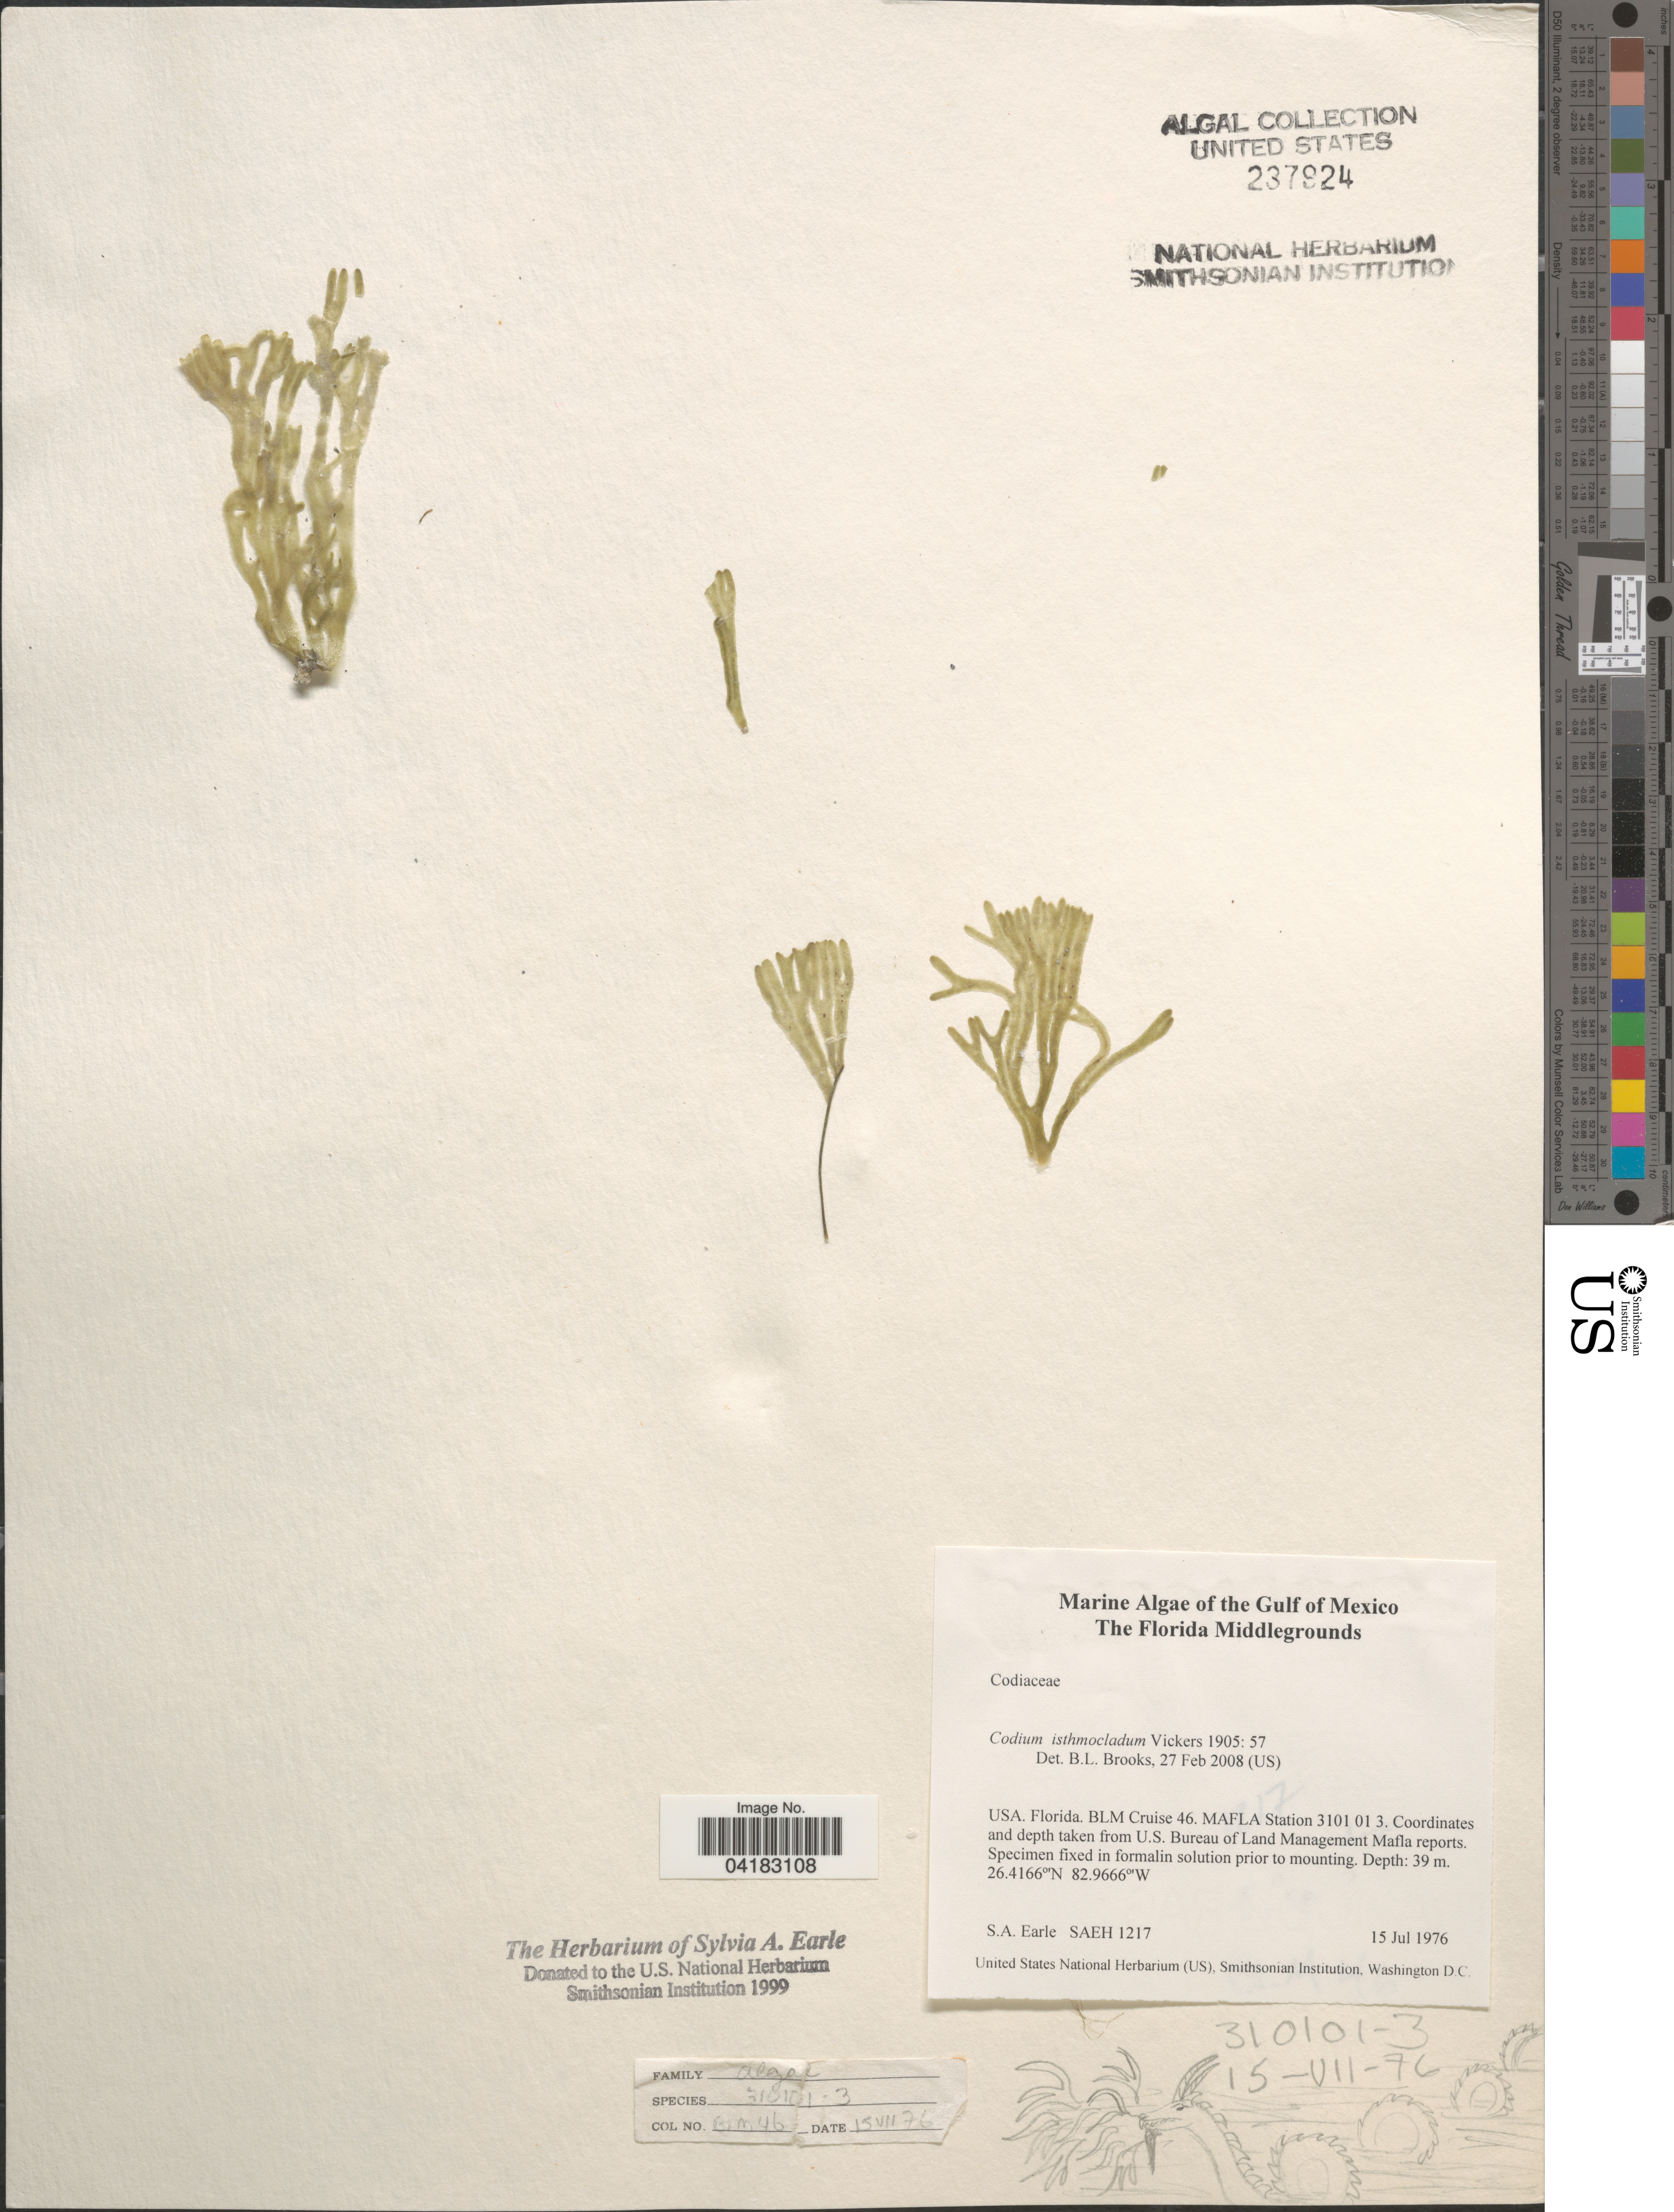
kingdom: Plantae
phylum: Chlorophyta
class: Ulvophyceae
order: Bryopsidales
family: Codiaceae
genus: Codium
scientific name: Codium isthmocladum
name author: Vickers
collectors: S. A. Earle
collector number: SAEH1217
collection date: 1976-07-15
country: United States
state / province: Florida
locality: Gulf of Mexico. The Florida Middlegrounds. BLM Cruise 46. MAFLA Station 3101 01 3.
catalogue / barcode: US 237924